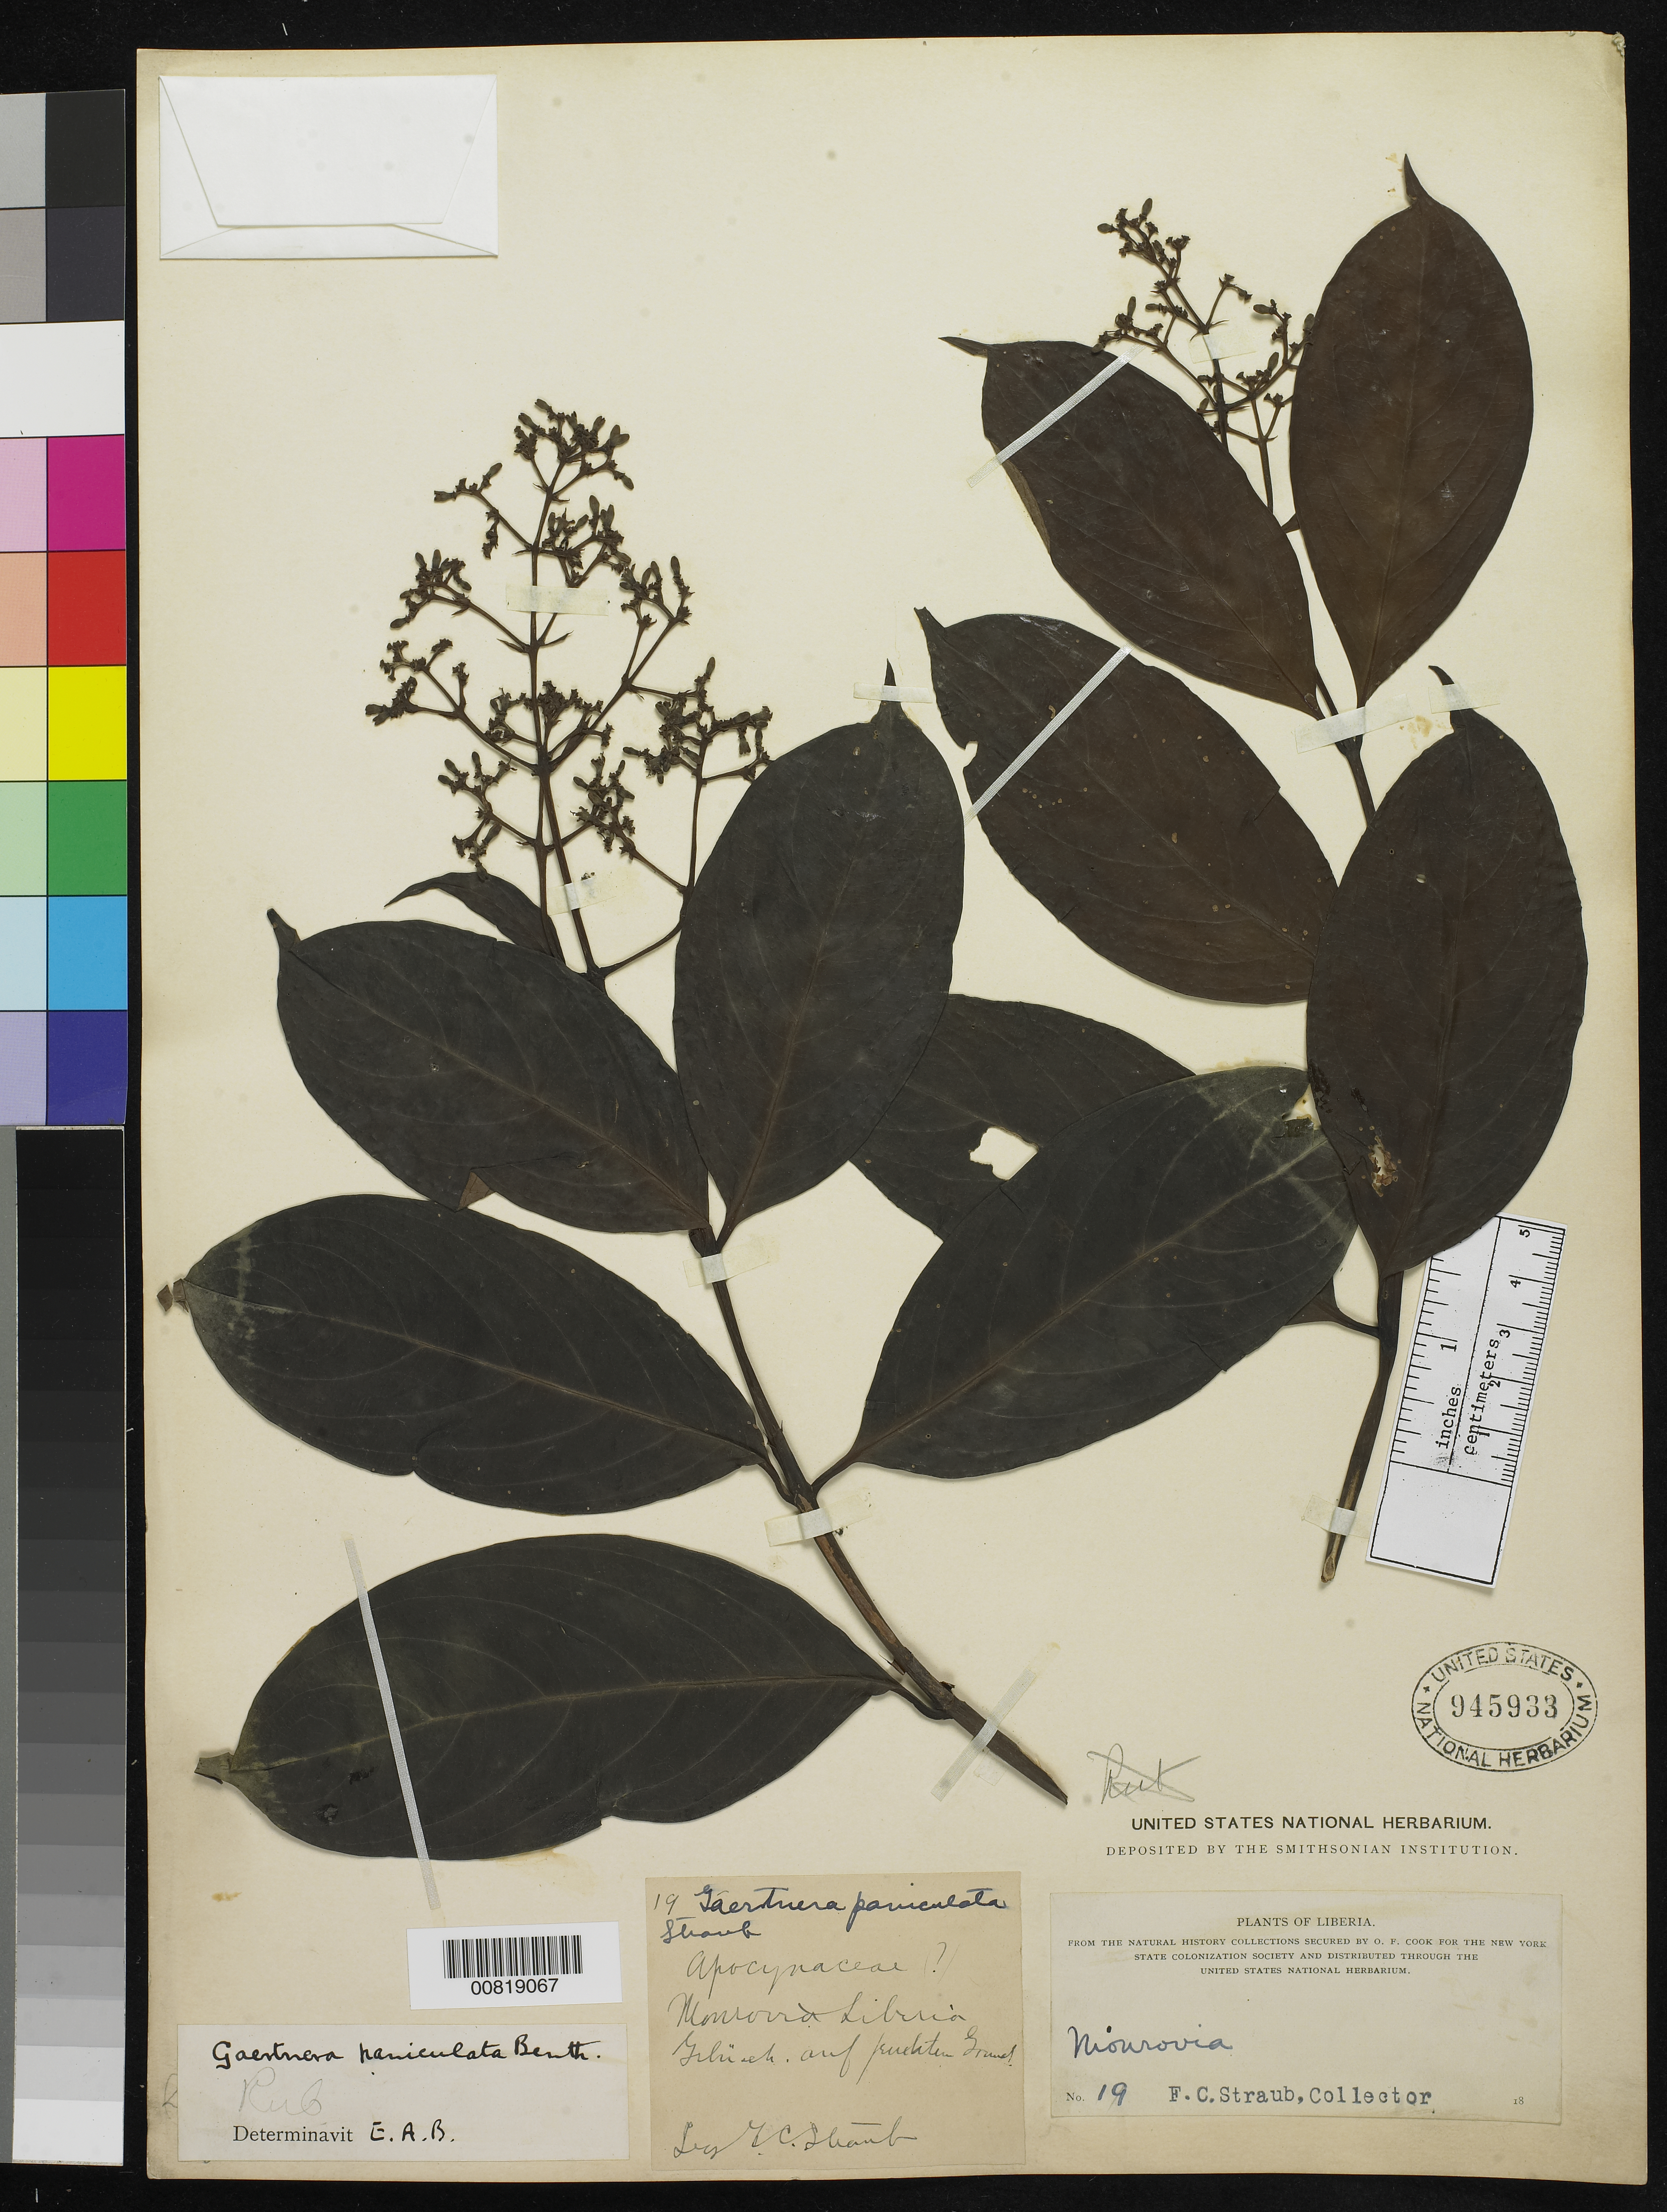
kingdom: Plantae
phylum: Tracheophyta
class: Magnoliopsida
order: Gentianales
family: Rubiaceae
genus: Gaertnera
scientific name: Gaertnera paniculata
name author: Benth.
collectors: F. Straub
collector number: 19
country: Liberia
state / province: Montserrado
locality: Monrovia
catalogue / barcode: US 945933